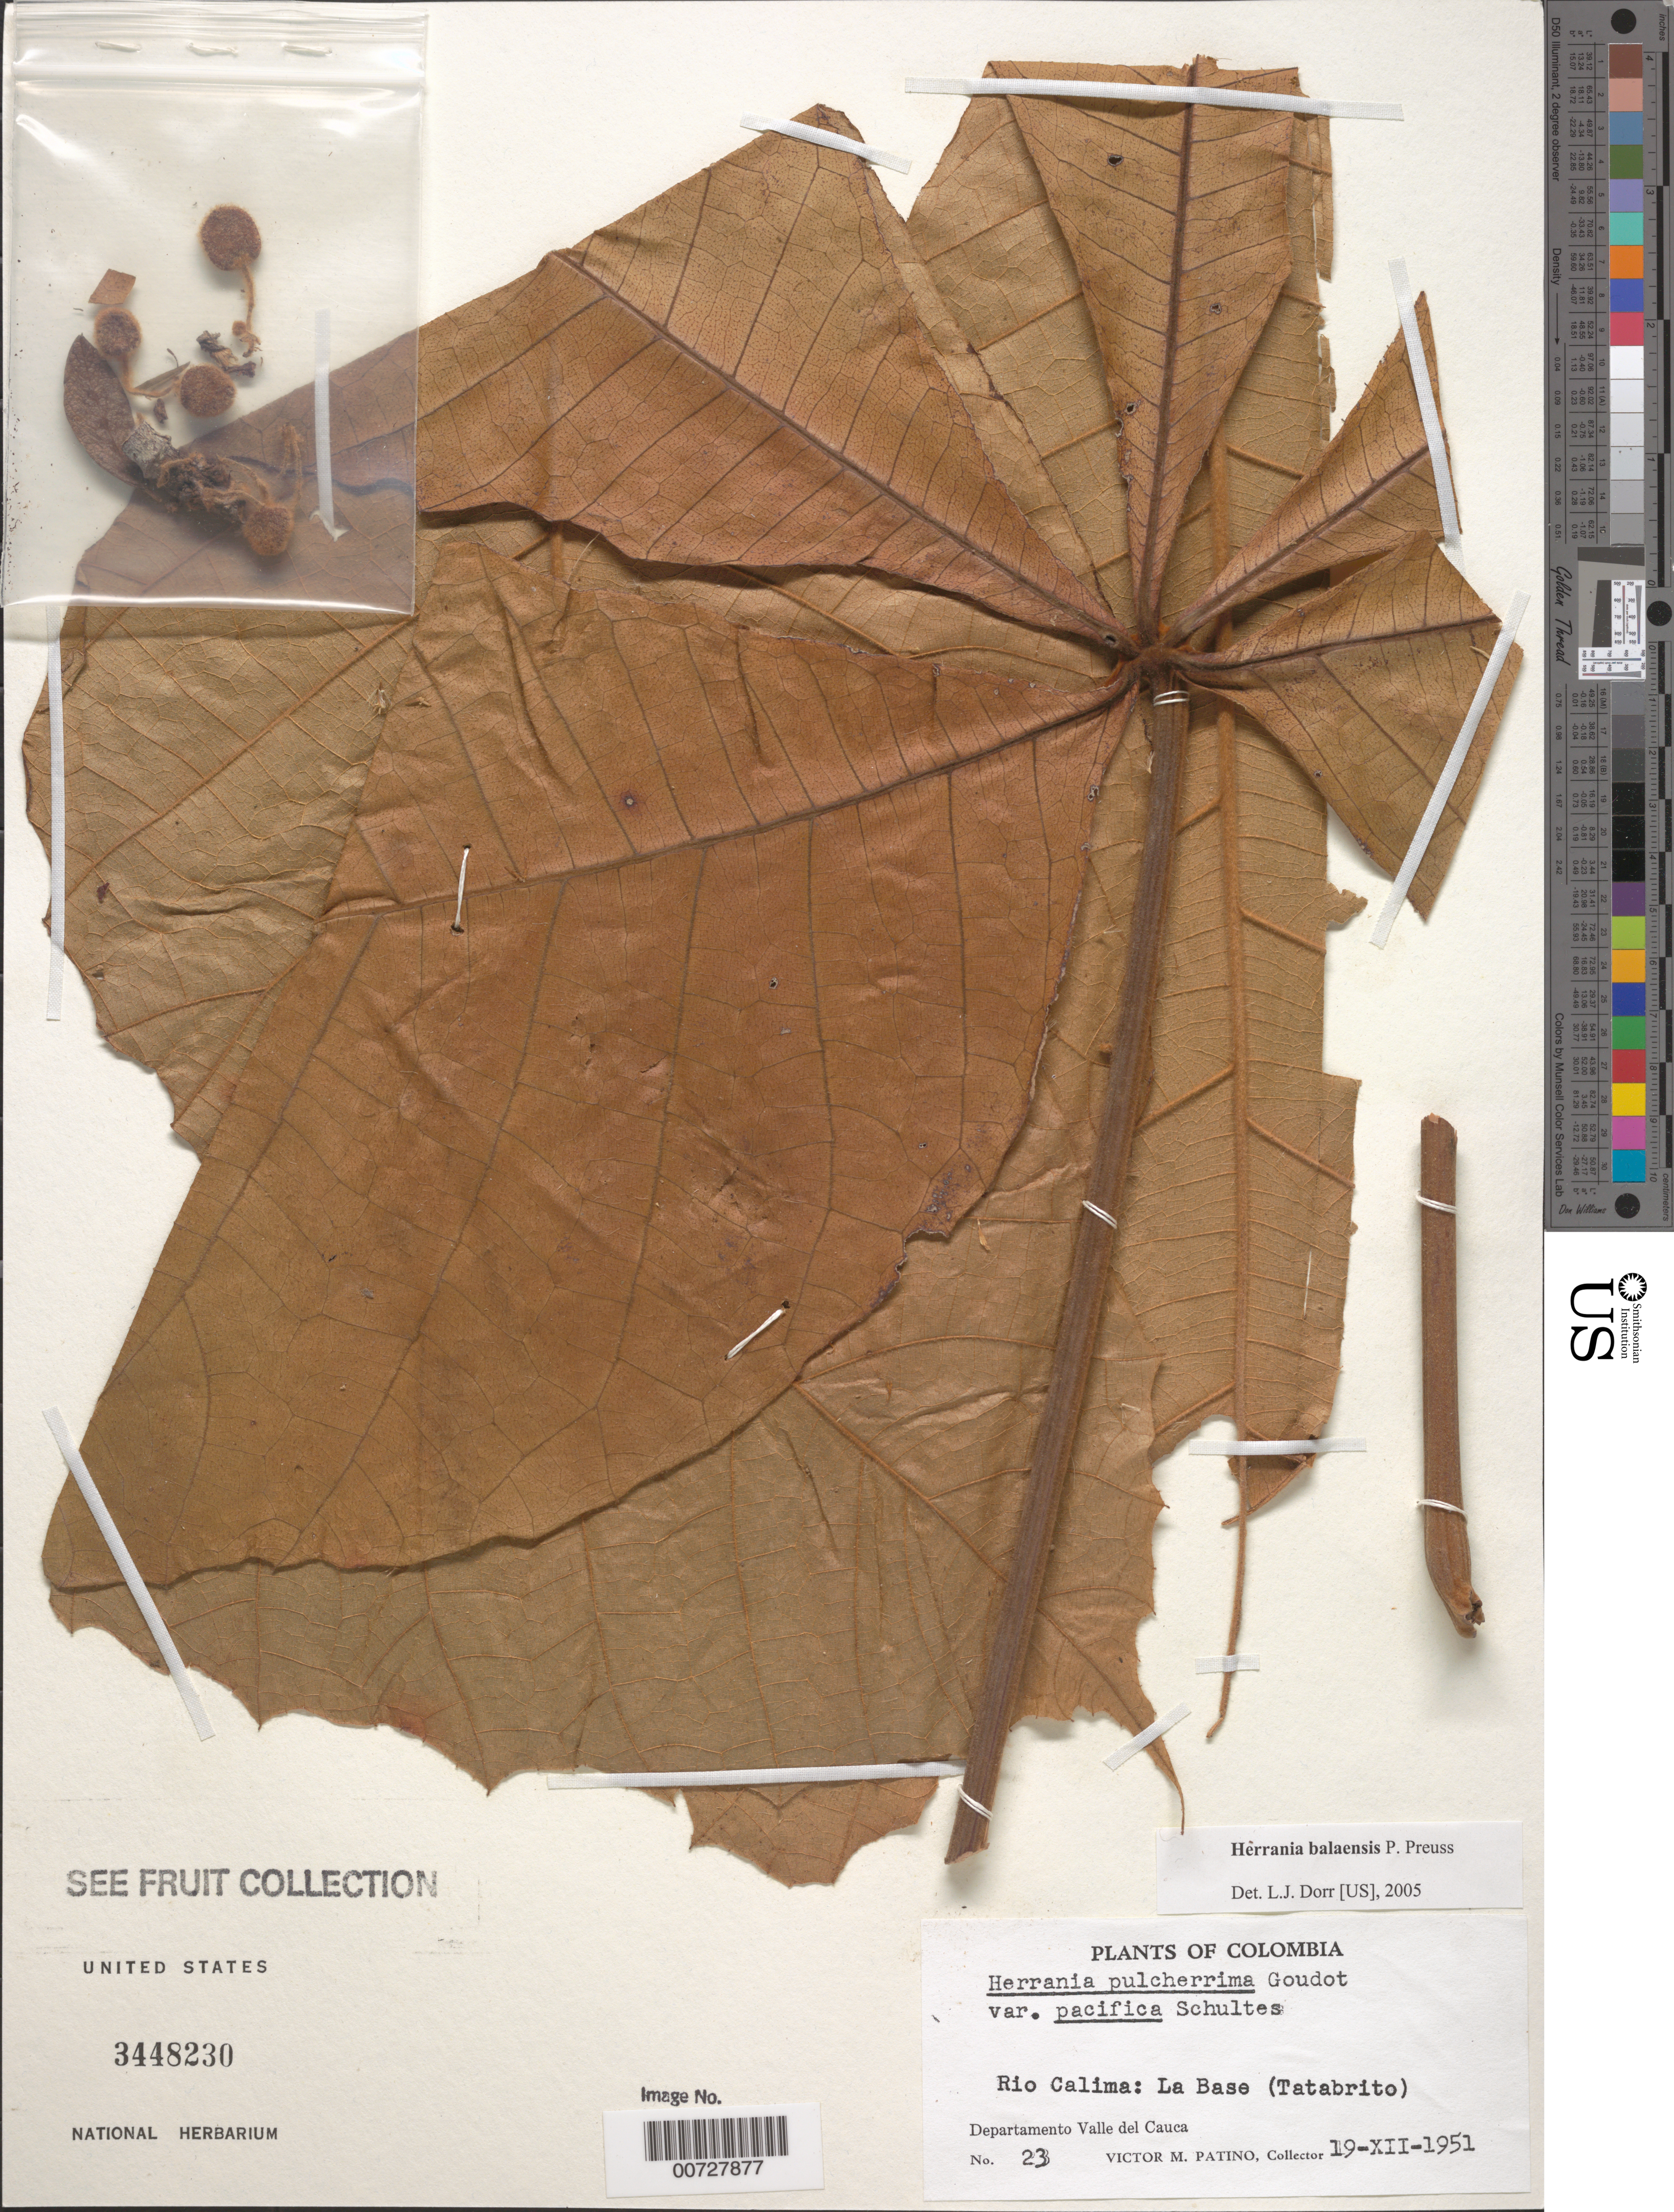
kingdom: Plantae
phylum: Tracheophyta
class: Magnoliopsida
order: Malvales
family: Malvaceae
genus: Theobroma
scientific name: Theobroma pulcherrimum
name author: (Goudot) De Wild.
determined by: Dorr, Laurence J., Curator (BOT), Smithsonian Institution - National Museum of Natural History (UNITED STATES)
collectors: V. Patino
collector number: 23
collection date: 1951-12-19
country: Colombia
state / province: Valle del Cauca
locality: Rio Calima: La Base (Tatabrito)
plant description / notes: SEE FRUIT COLLECTION: BC 00727878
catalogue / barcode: US 3448230